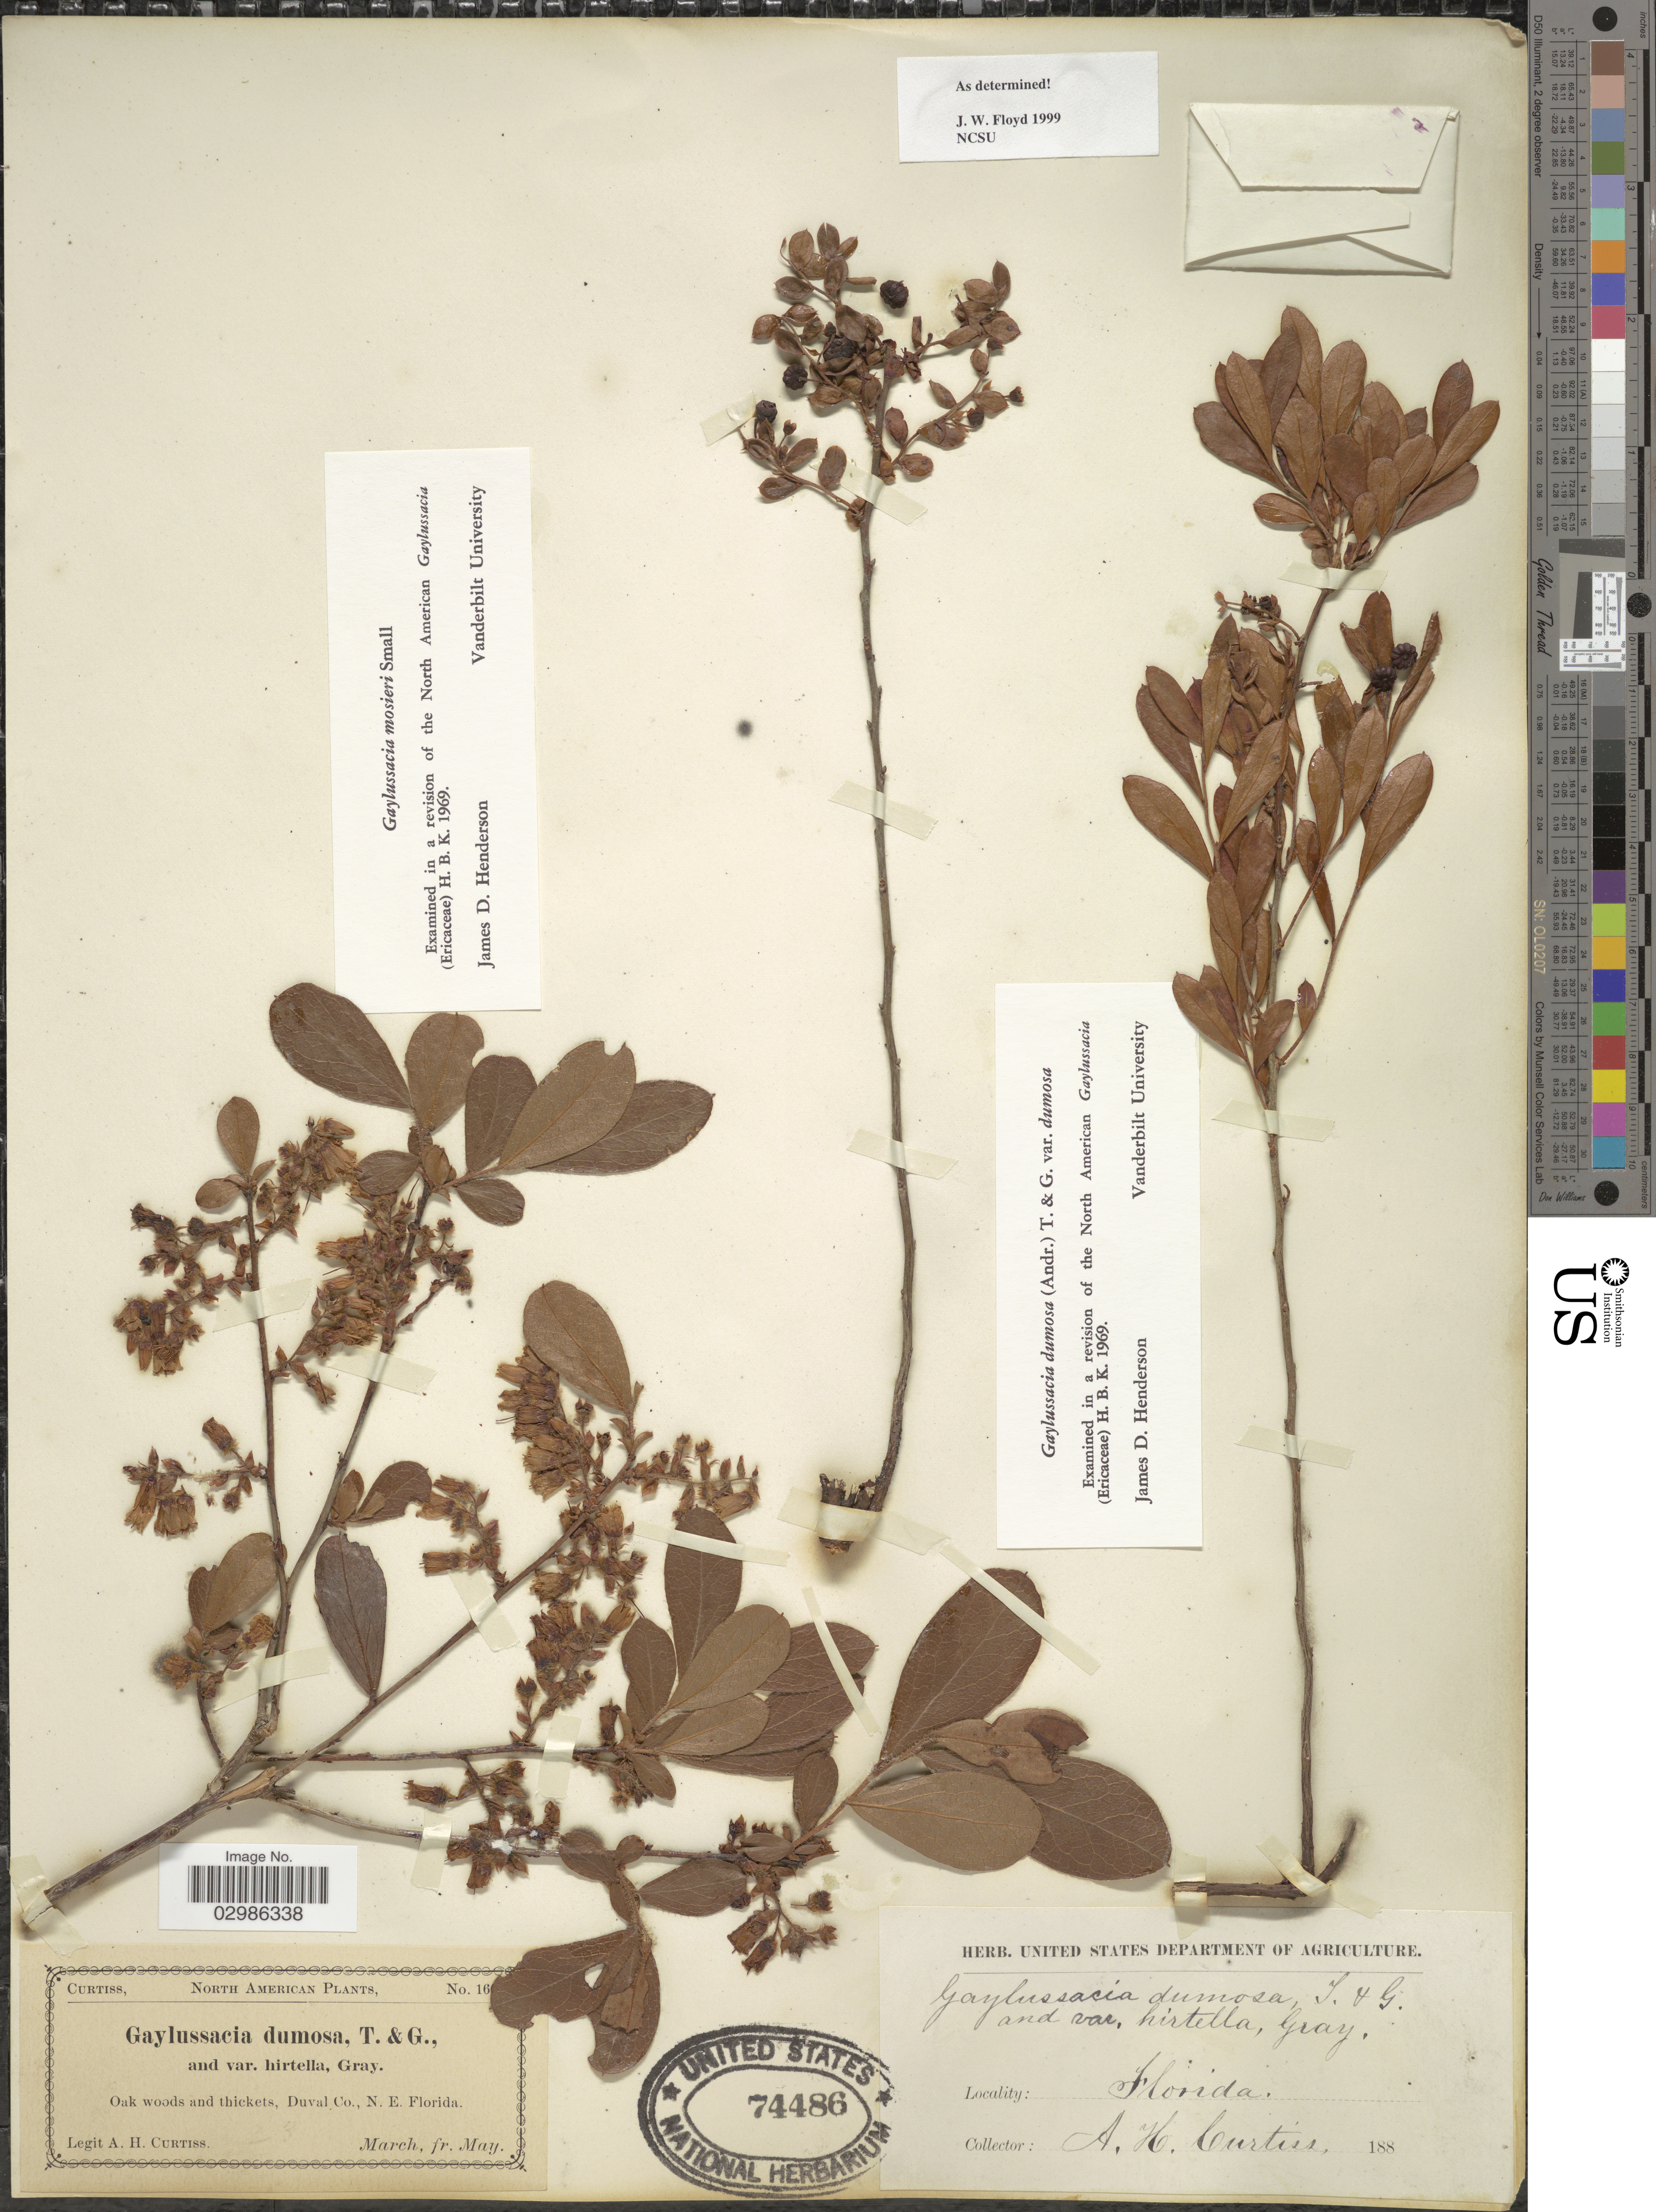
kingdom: Plantae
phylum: Tracheophyta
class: Magnoliopsida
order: Ericales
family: Ericaceae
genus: Gaylussacia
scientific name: Gaylussacia dumosa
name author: (Andrews) Torr. & A. Gray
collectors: A. H. Curtiss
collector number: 16!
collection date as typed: March, fr. May 188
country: United States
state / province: Florida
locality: Duval Co., N.E. Florida.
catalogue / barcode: US 74486